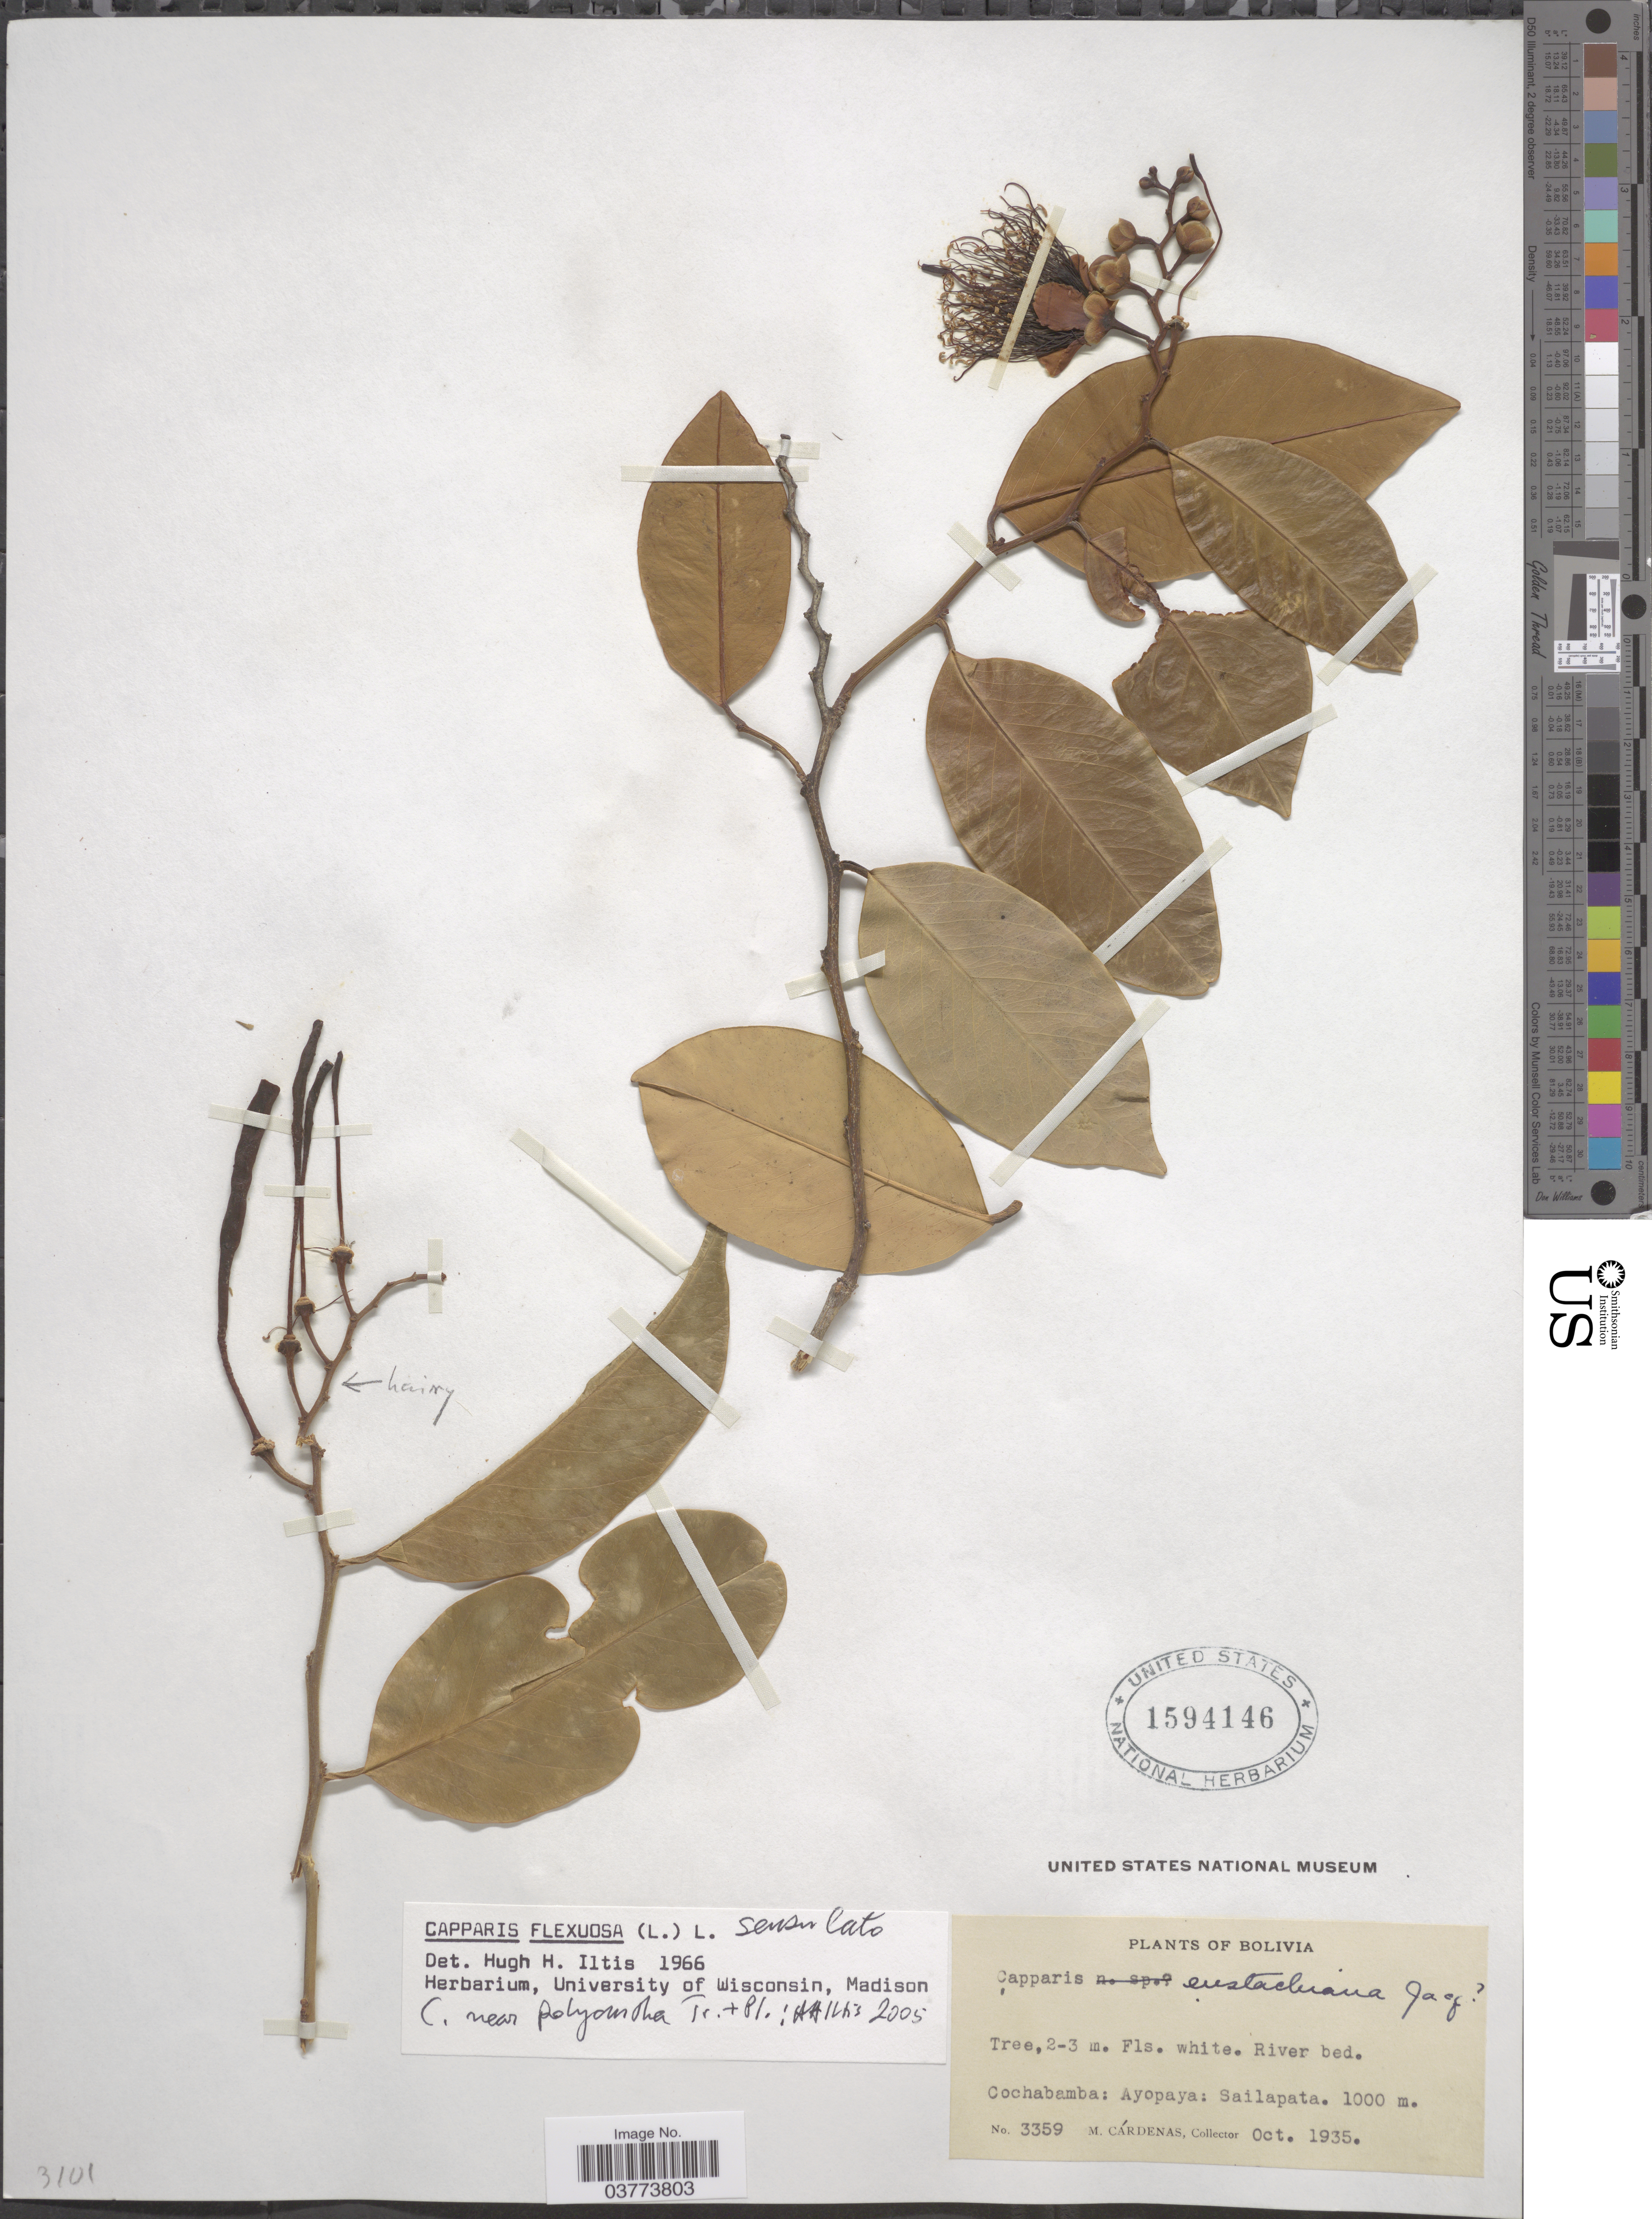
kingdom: Plantae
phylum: Tracheophyta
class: Magnoliopsida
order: Brassicales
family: Capparaceae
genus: Cynophalla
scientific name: Cynophalla flexuosa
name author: (L.) J. Presl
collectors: M. Cárdenas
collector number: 3359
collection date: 1935-10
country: Bolivia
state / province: Cochabamba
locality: Ayopaya: Sailapata.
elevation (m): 1000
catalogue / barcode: US 1594146